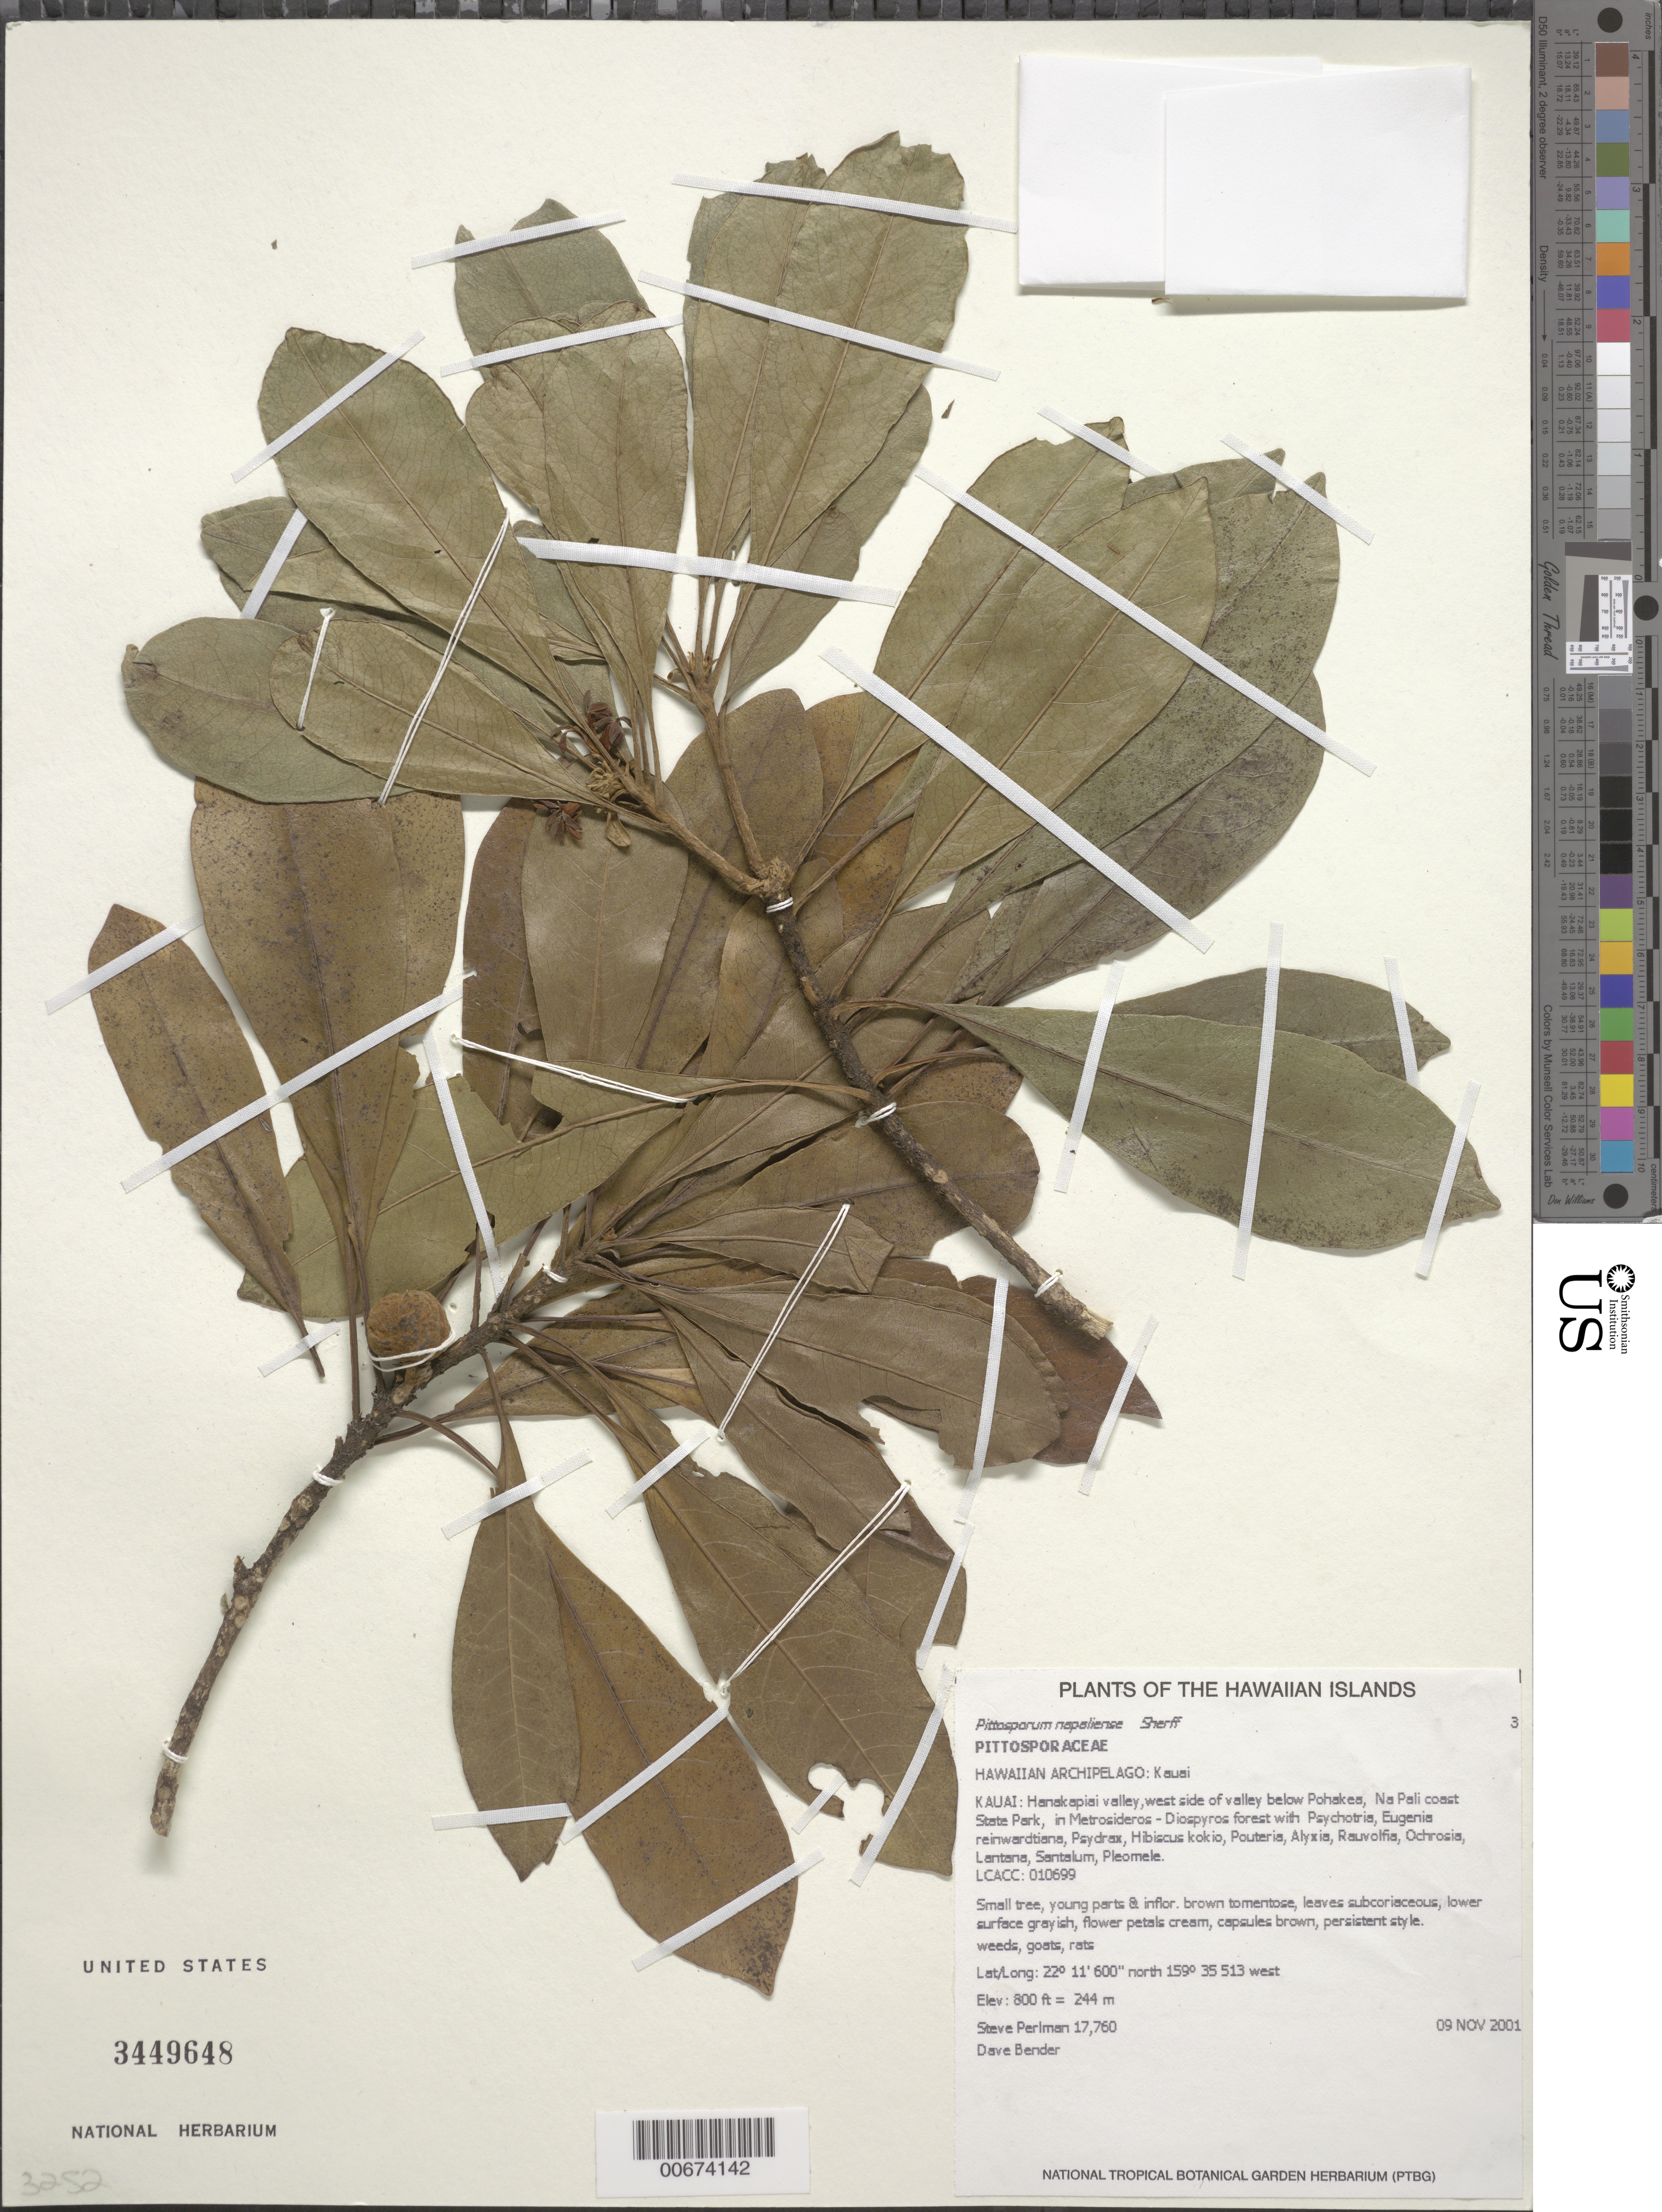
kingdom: Plantae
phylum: Tracheophyta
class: Magnoliopsida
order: Apiales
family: Pittosporaceae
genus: Pittosporum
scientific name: Pittosporum napaliense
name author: Sherff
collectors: S. P. Perlman & D. Bender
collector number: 17760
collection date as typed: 9 Nov 2001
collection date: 2001-11-09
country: United States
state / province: Hawaii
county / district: Kaui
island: Kaua'i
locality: Hanakapiai valley, west side of valley below Pohakea, Na Pali coast State Park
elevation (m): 244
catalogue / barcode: US 3449648